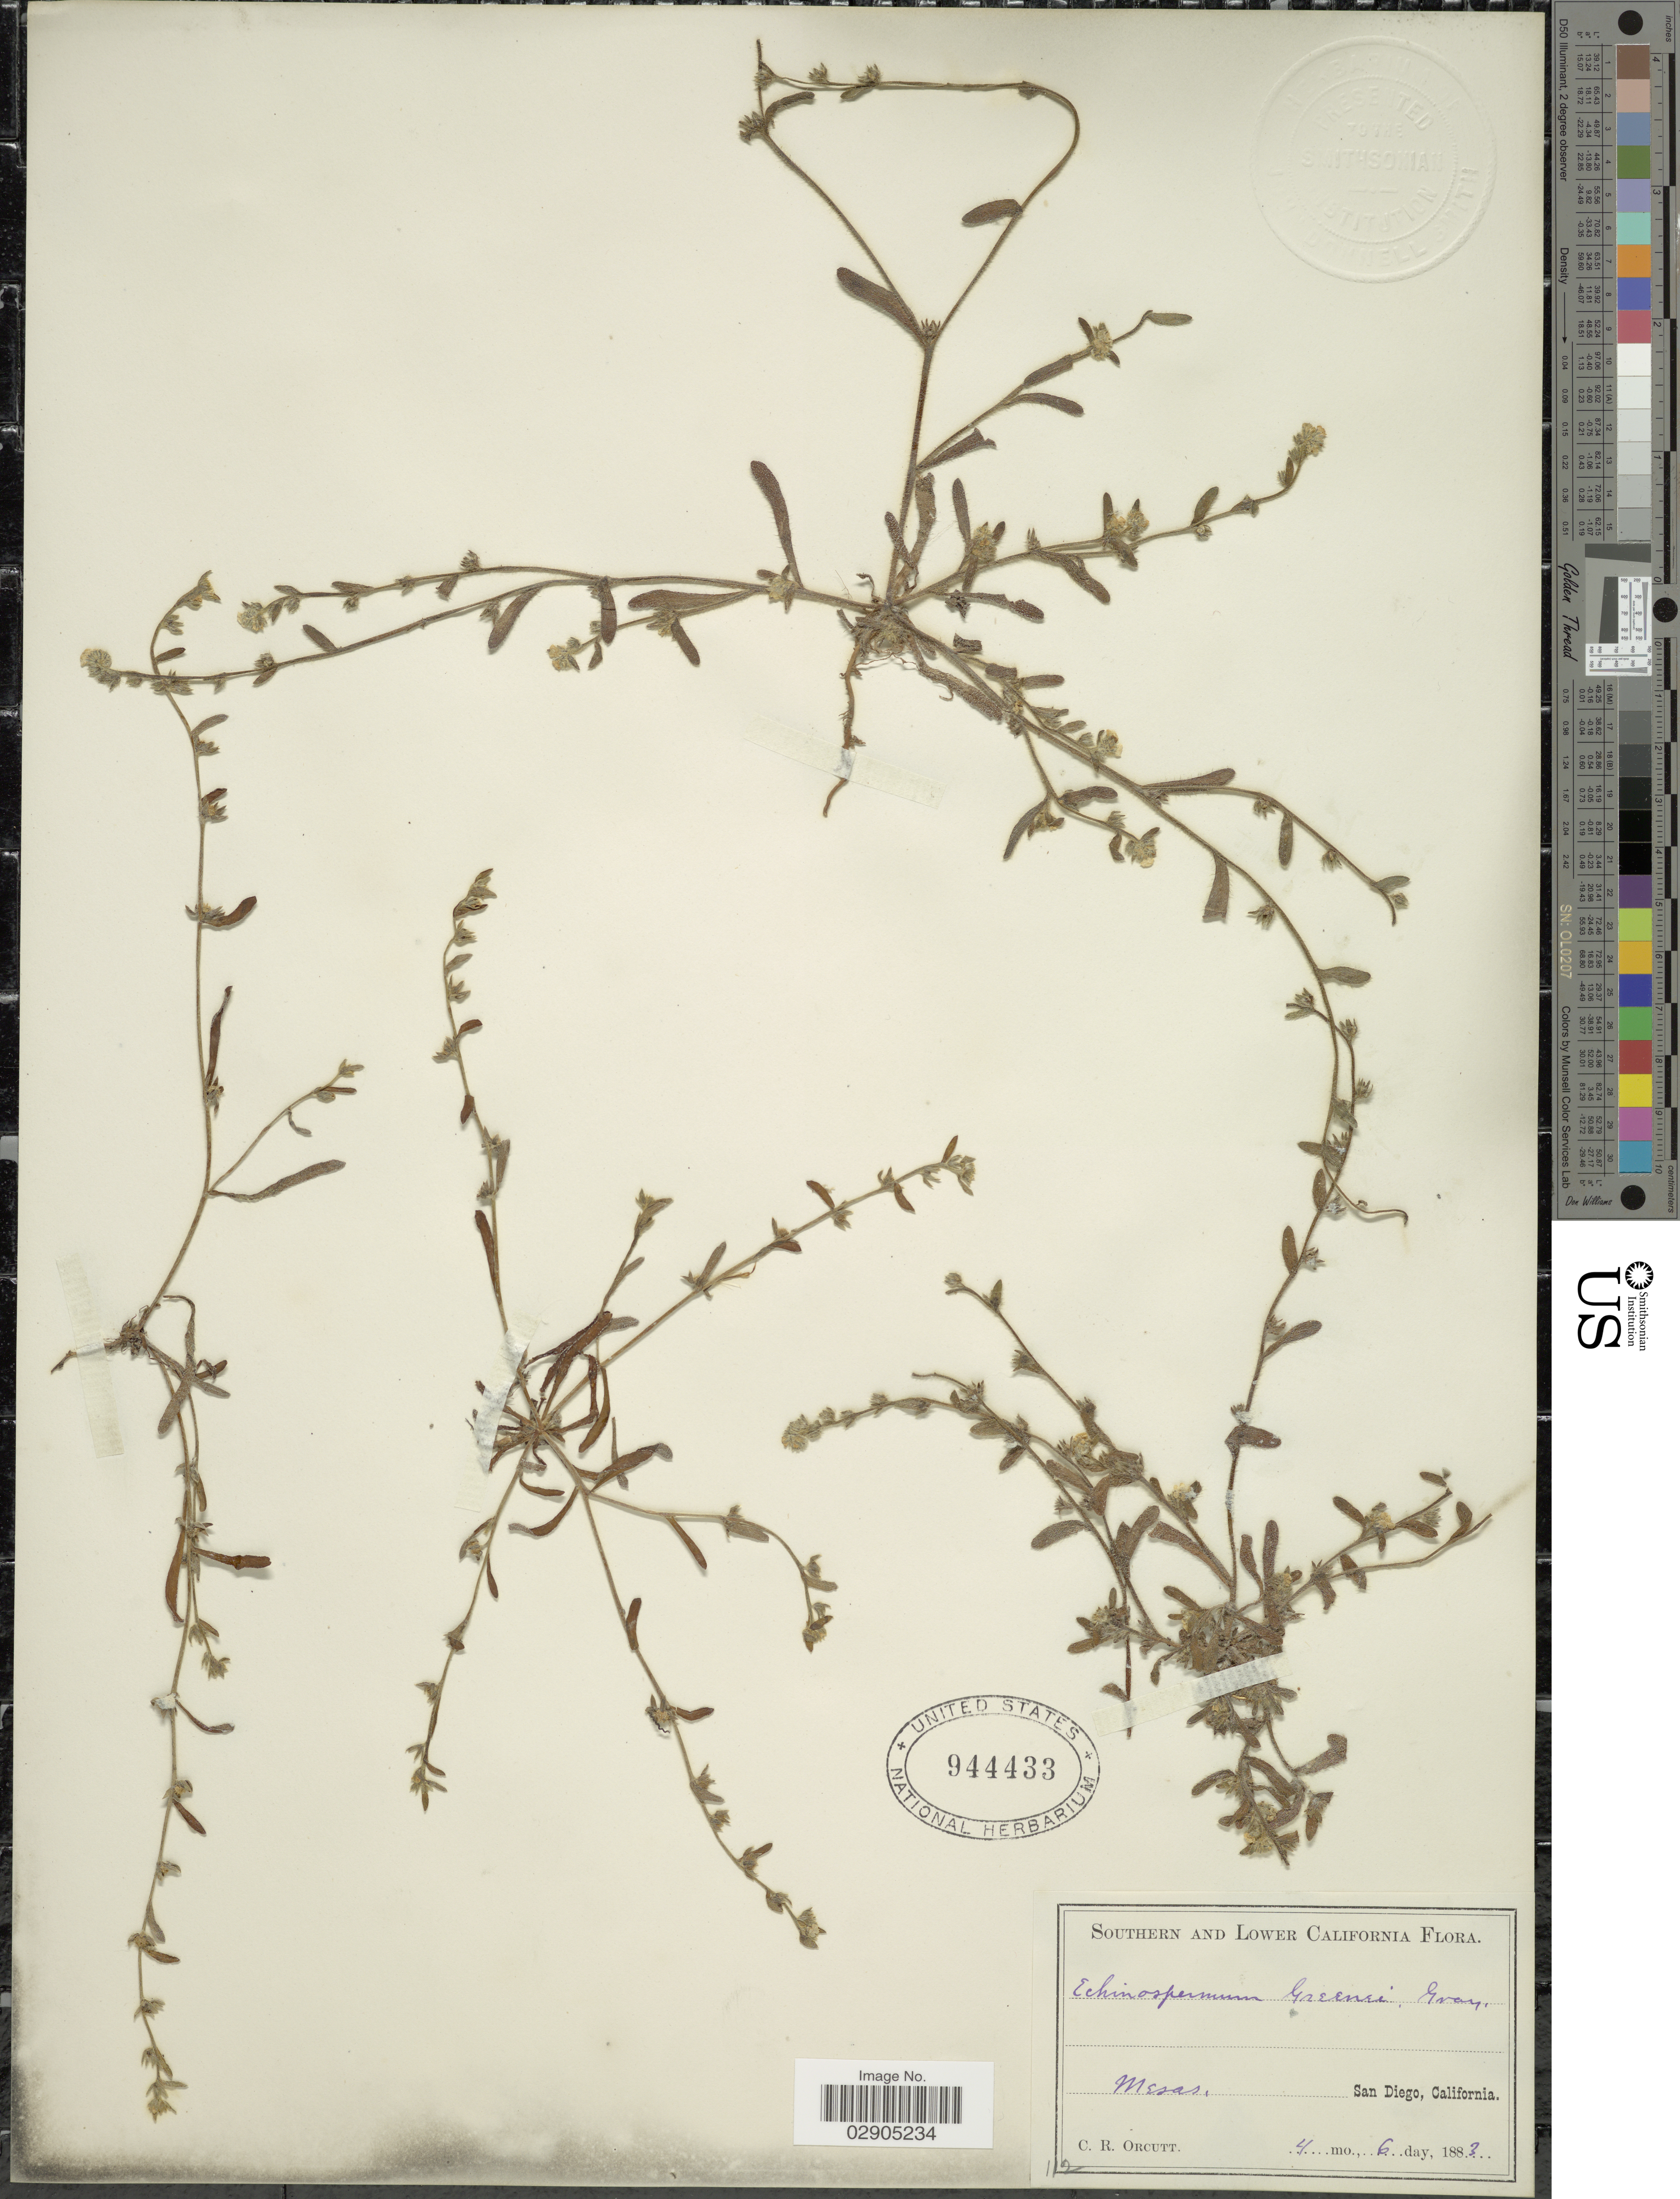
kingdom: Plantae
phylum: Tracheophyta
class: Magnoliopsida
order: Boraginales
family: Boraginaceae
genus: Allocarya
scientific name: Allocarya greenei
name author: (A. Gray) S.W. Greene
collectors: C. R. Orcutt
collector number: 112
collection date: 1883-04-06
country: United States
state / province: California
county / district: San Diego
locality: Southern and Lower California. Mesas, San Diego.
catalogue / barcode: US 944433